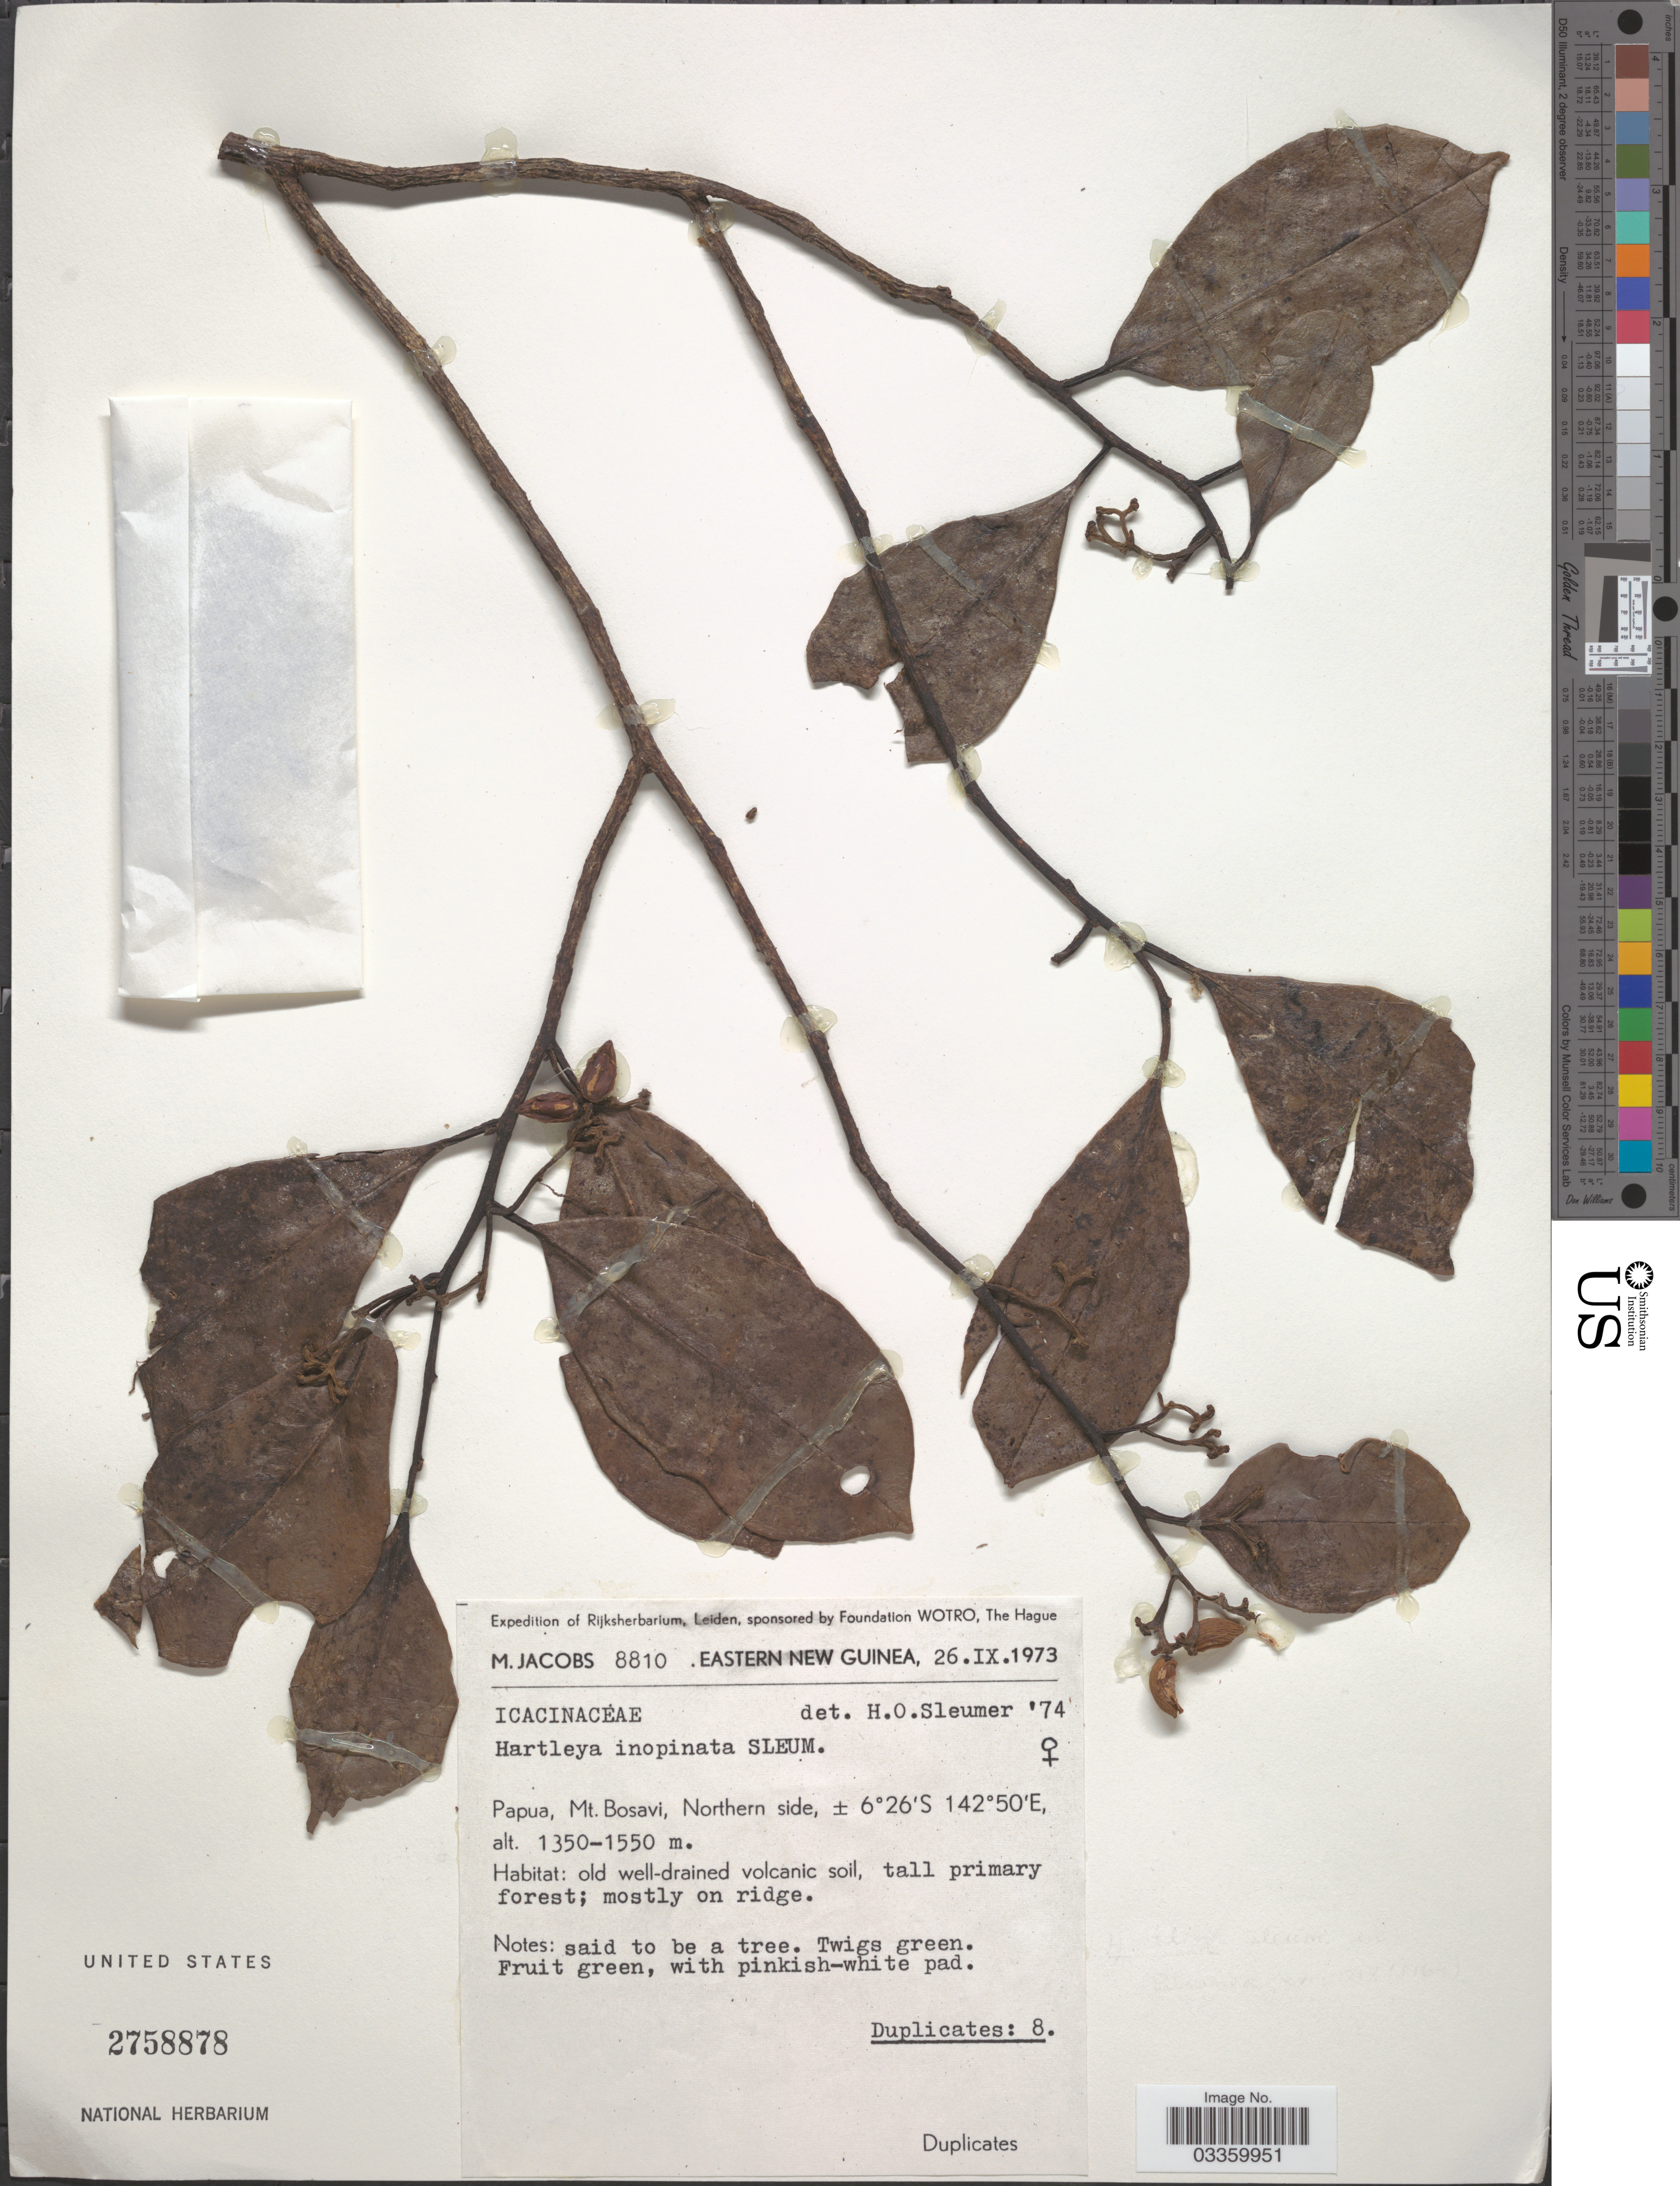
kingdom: Plantae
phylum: Tracheophyta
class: Magnoliopsida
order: Cardiopteridales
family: Stemonuraceae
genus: Hartleya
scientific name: Hartleya inopinata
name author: Sleumer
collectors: M. Jacobs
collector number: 8810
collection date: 1973-09-26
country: Papua New Guinea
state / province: Northern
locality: Eastern New Guinea. Papua, Mt. Bosavi, Northern side.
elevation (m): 1350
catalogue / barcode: US 2758878